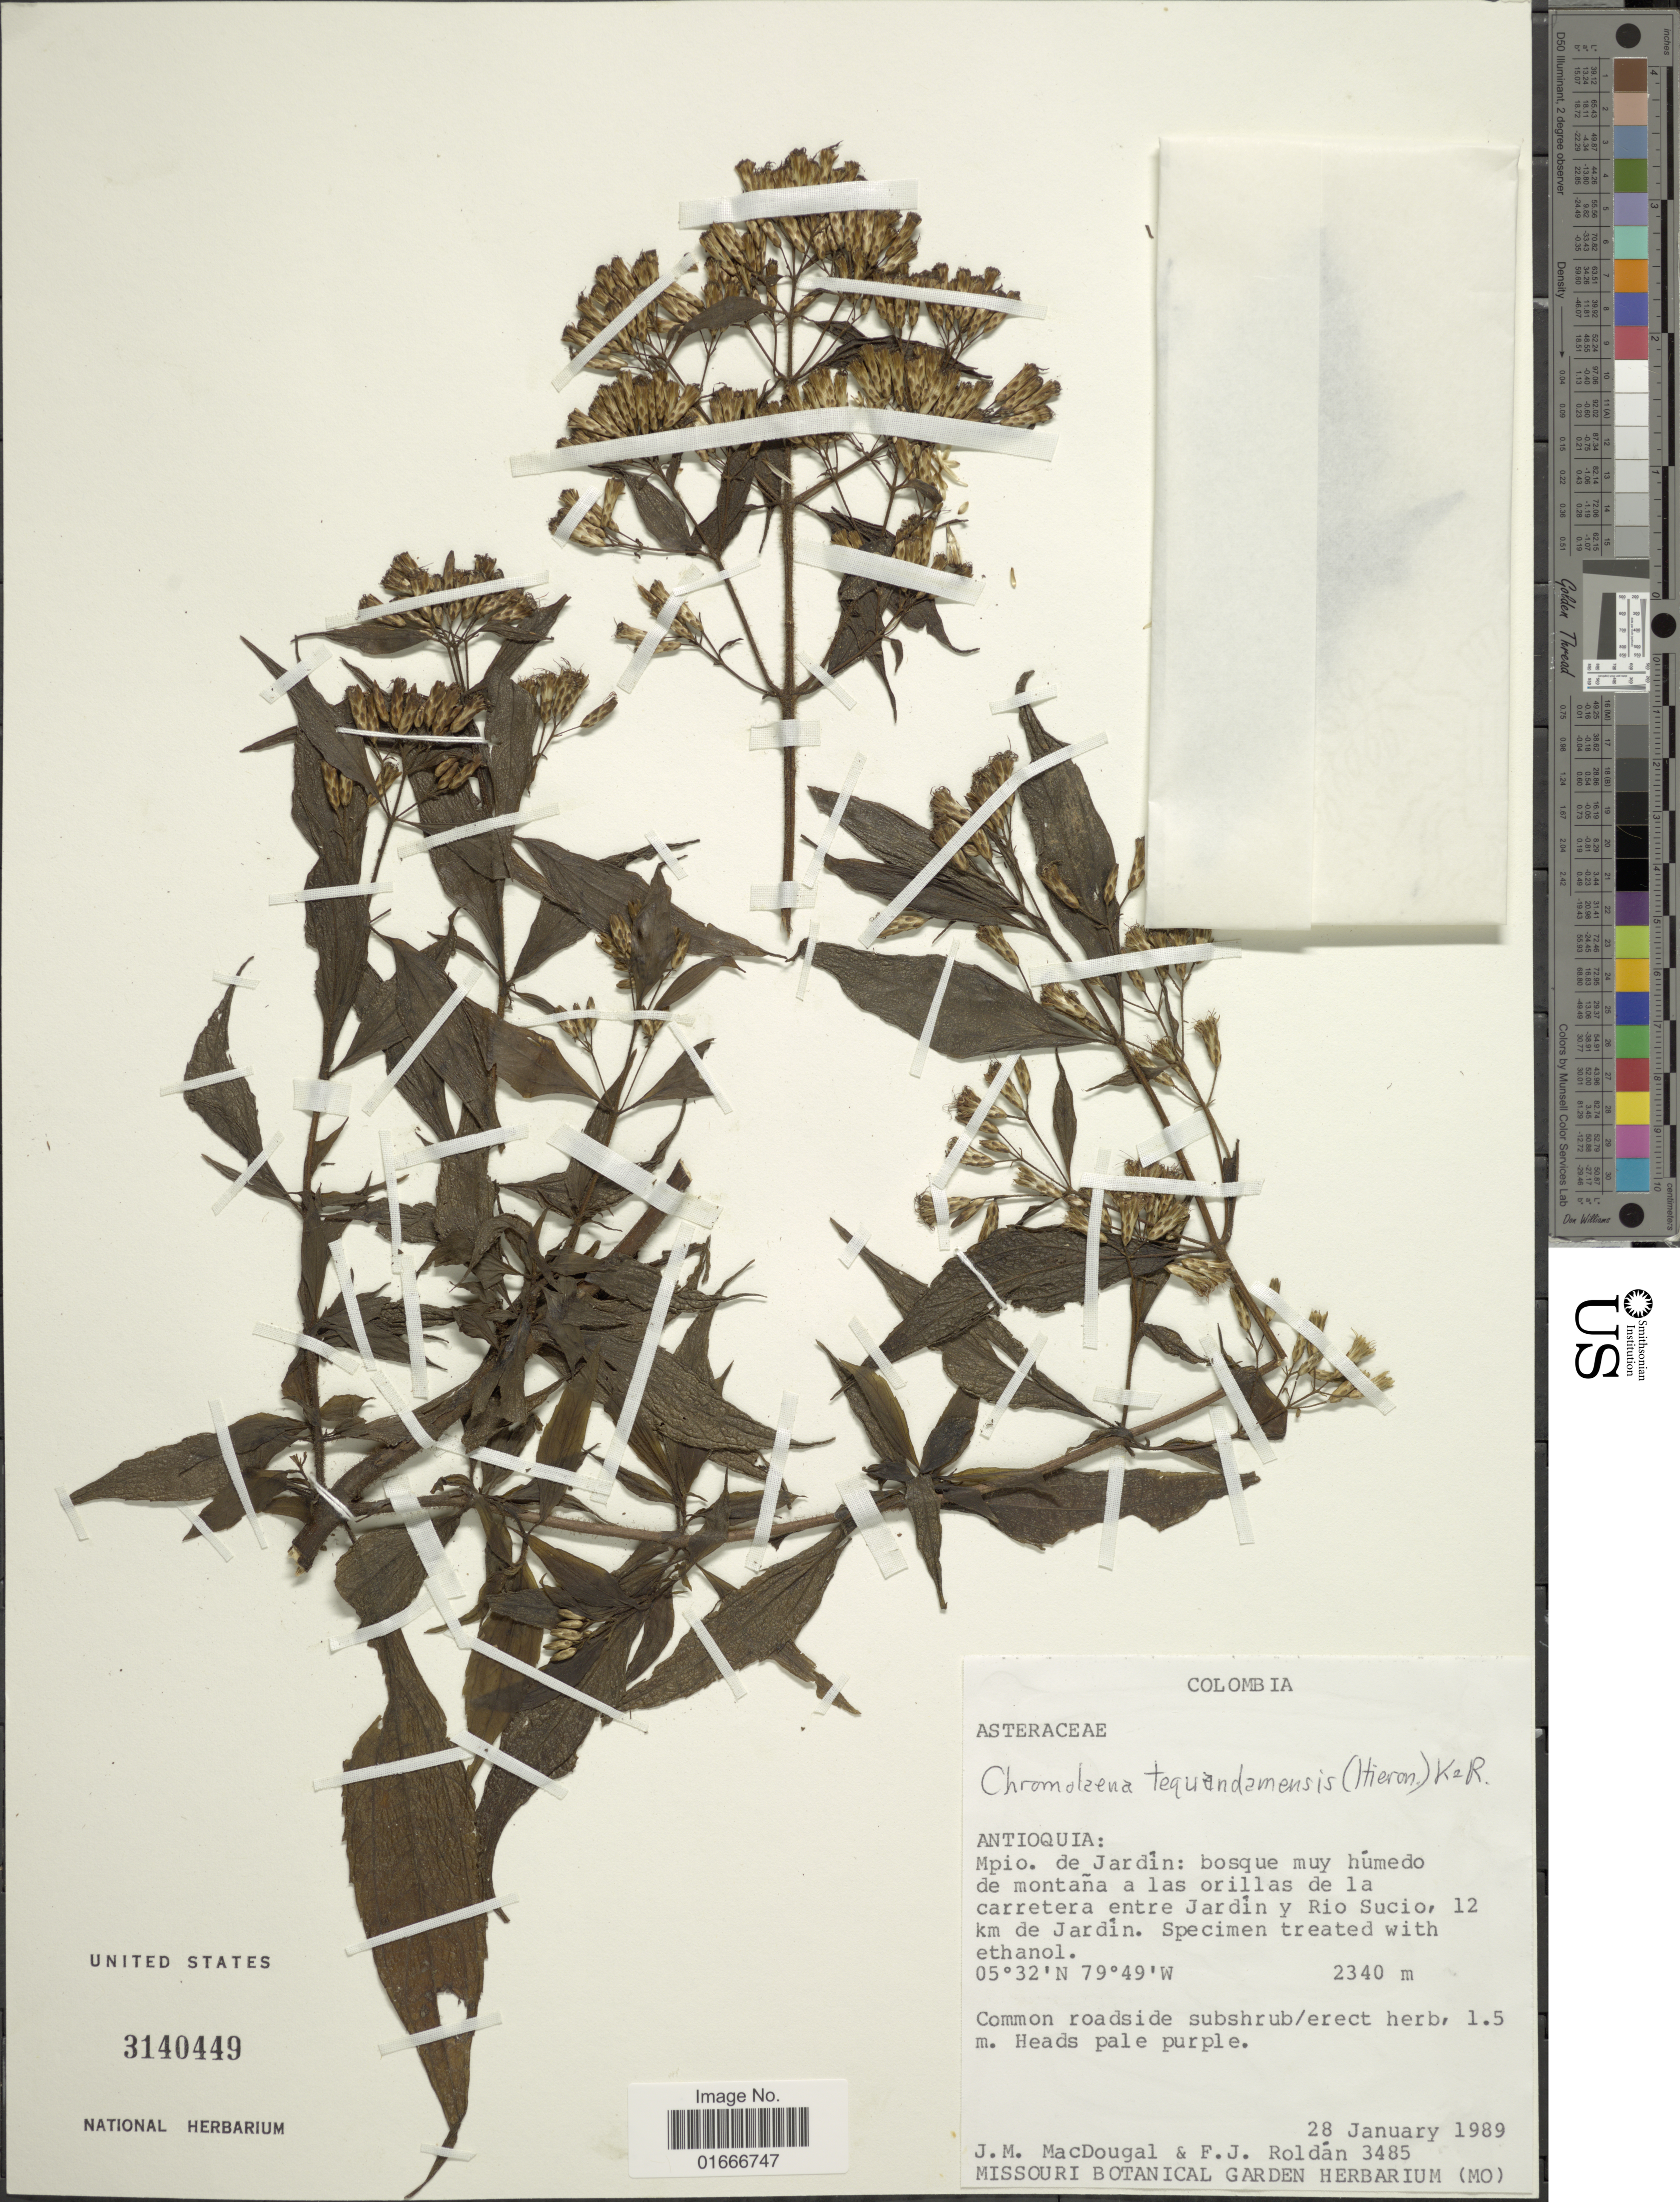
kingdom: Plantae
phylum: Tracheophyta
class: Magnoliopsida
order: Asterales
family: Asteraceae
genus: Chromolaena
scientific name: Chromolaena subscandens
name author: (Hieron.) R.M. King & H. Rob.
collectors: J. M. MacDougal & F. J. Roldán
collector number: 3485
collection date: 1989-01-28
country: Colombia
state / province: Antioquia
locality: Mpio. de Jardin, carretera entre Jardin y Rio Sucio, 12 km de Jardin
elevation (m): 2340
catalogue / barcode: US 3140449